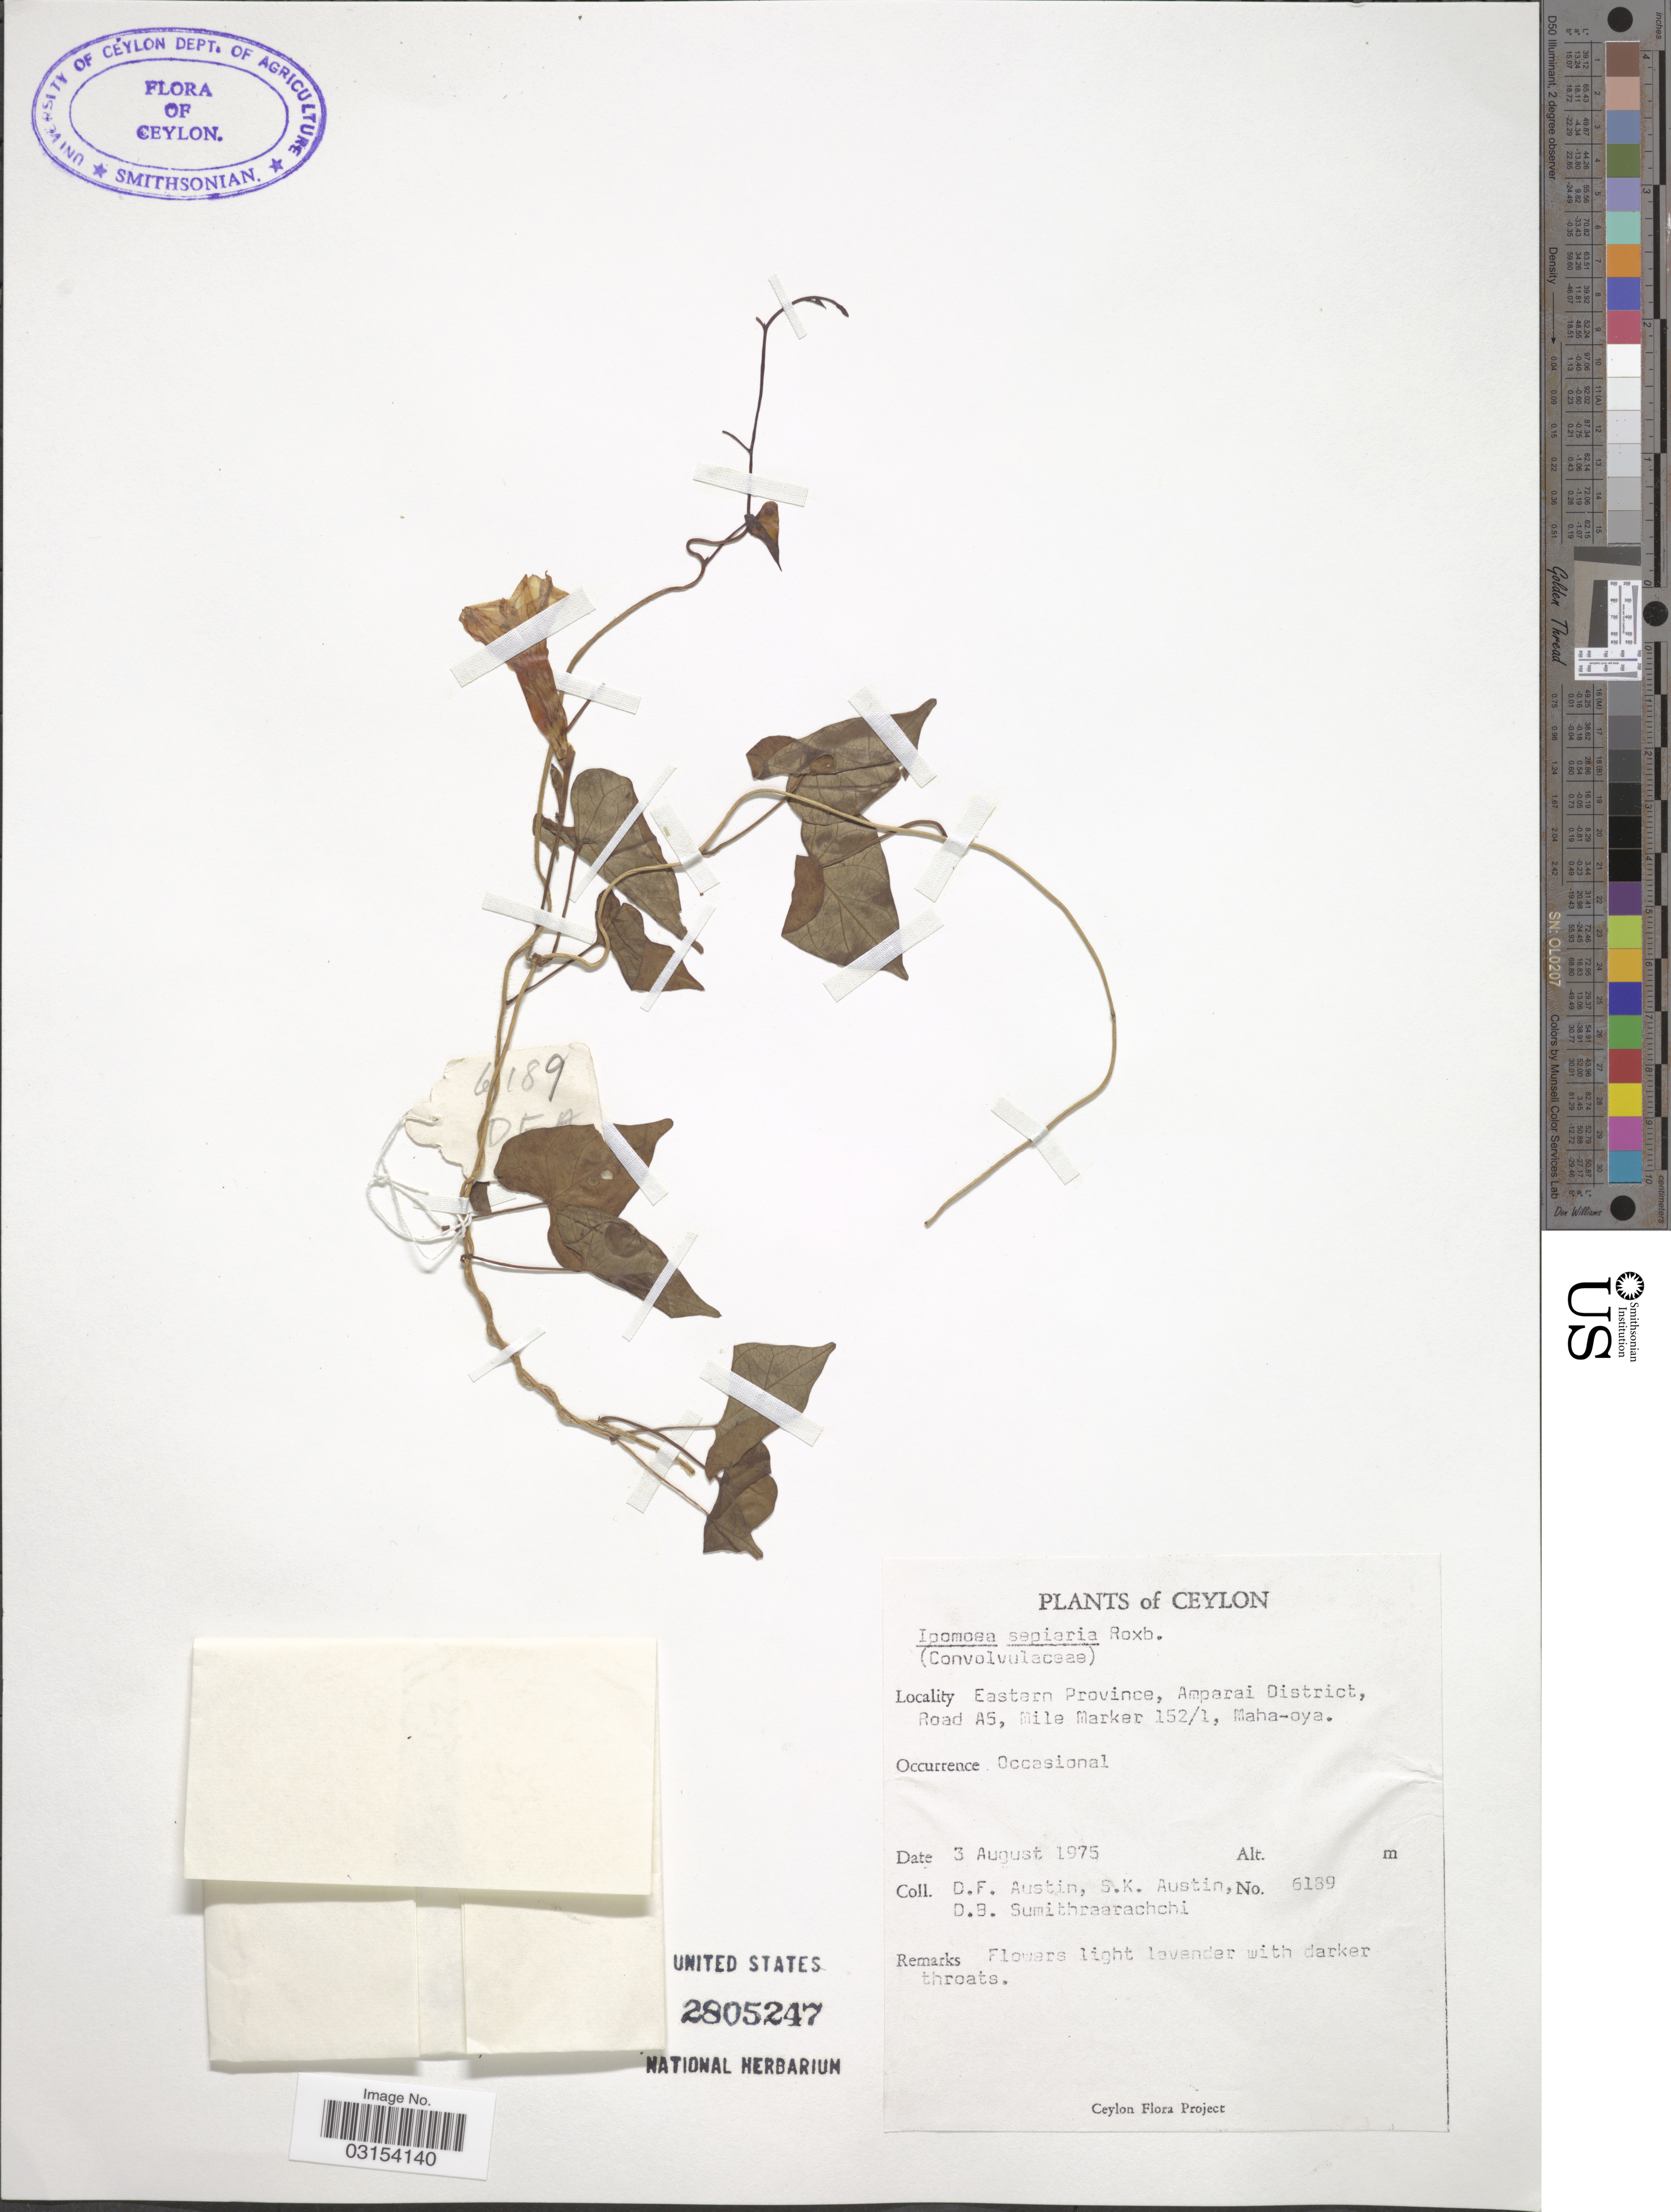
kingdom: Plantae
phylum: Tracheophyta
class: Magnoliopsida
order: Solanales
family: Convolvulaceae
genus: Ipomoea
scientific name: Ipomoea sepiaria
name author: Koenig ex Roxb.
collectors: D. Austin, S. Austin & D. B. Sumithraarachchi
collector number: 6189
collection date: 1975-08-03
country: Sri Lanka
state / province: Eastern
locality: Ceylon, Eastern Province, Amparai District, Road A5, Mile Marker 152/1, Maha-oya.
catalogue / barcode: US 2805247